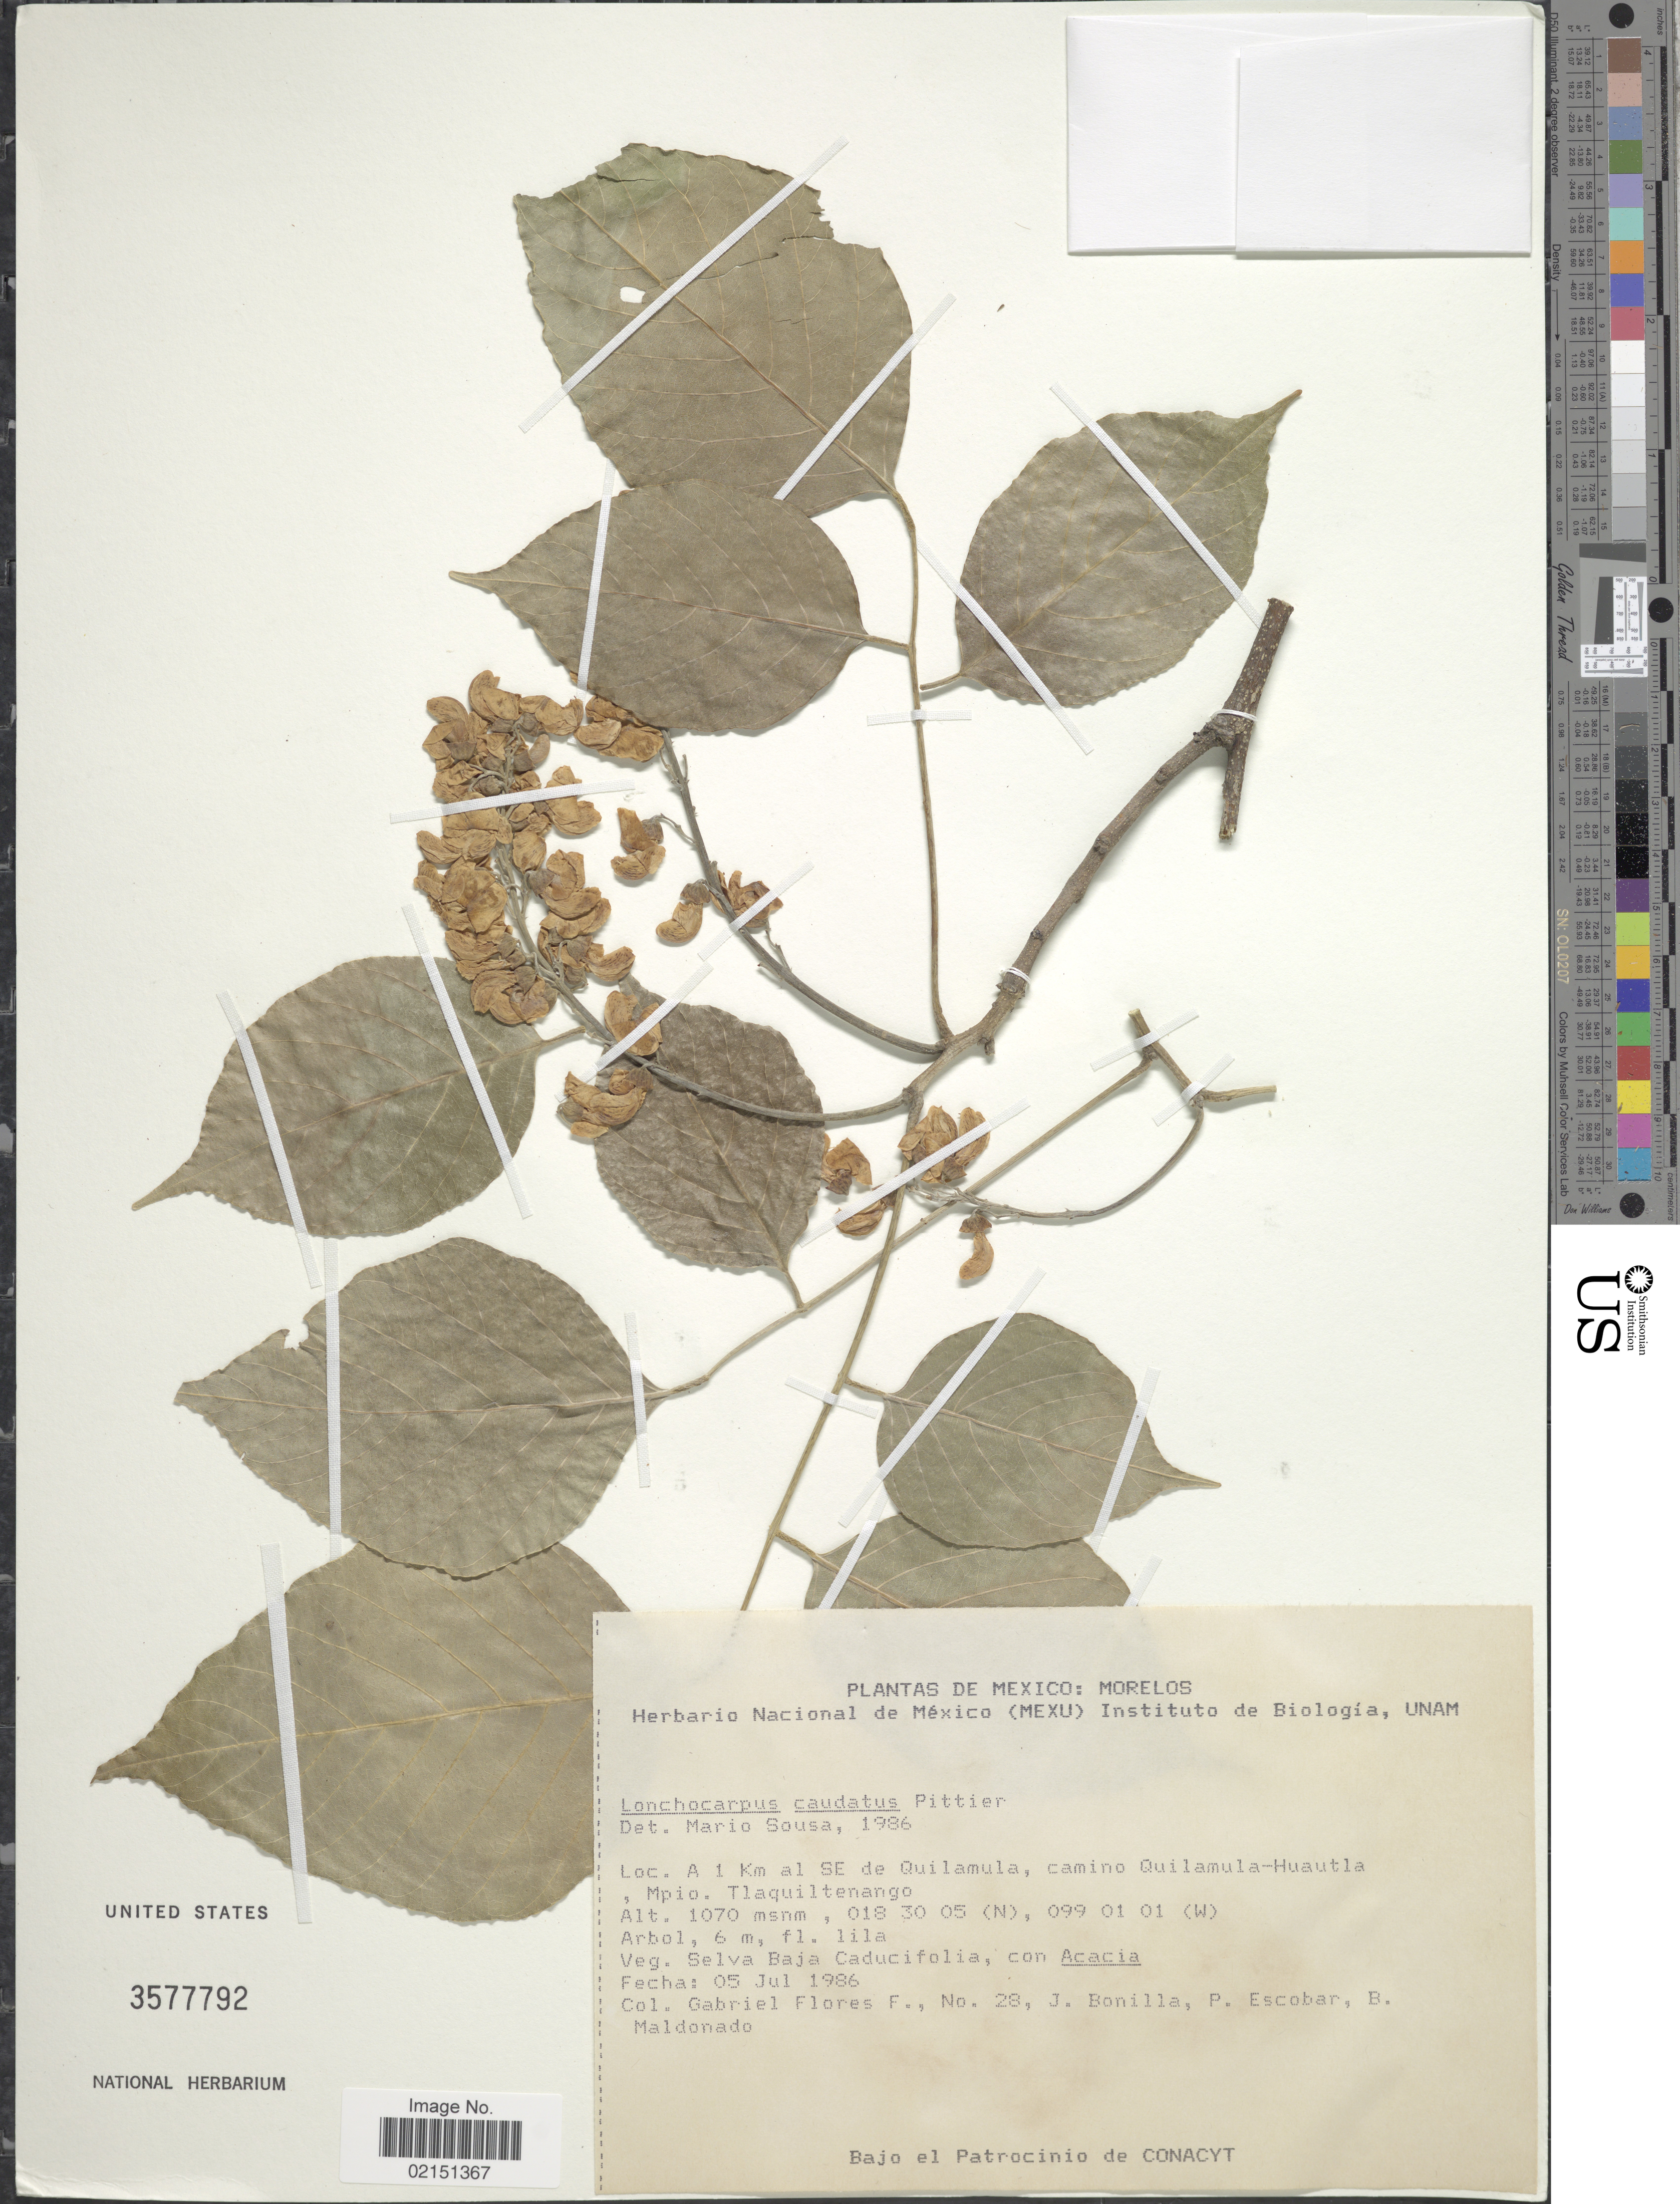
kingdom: Plantae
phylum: Tracheophyta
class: Magnoliopsida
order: Fabales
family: Fabaceae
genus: Lonchocarpus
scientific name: Lonchocarpus caudatus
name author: Pittier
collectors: G. Flores F., J. Bonilla, P. Escobar & B. Maldonado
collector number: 28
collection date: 1986-07-05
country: Mexico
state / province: Morelos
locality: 1 km al SE de Quilamula, camino Quilamula-Huatla, Mpio Tlaquiltenango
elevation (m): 1070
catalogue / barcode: US 3577792